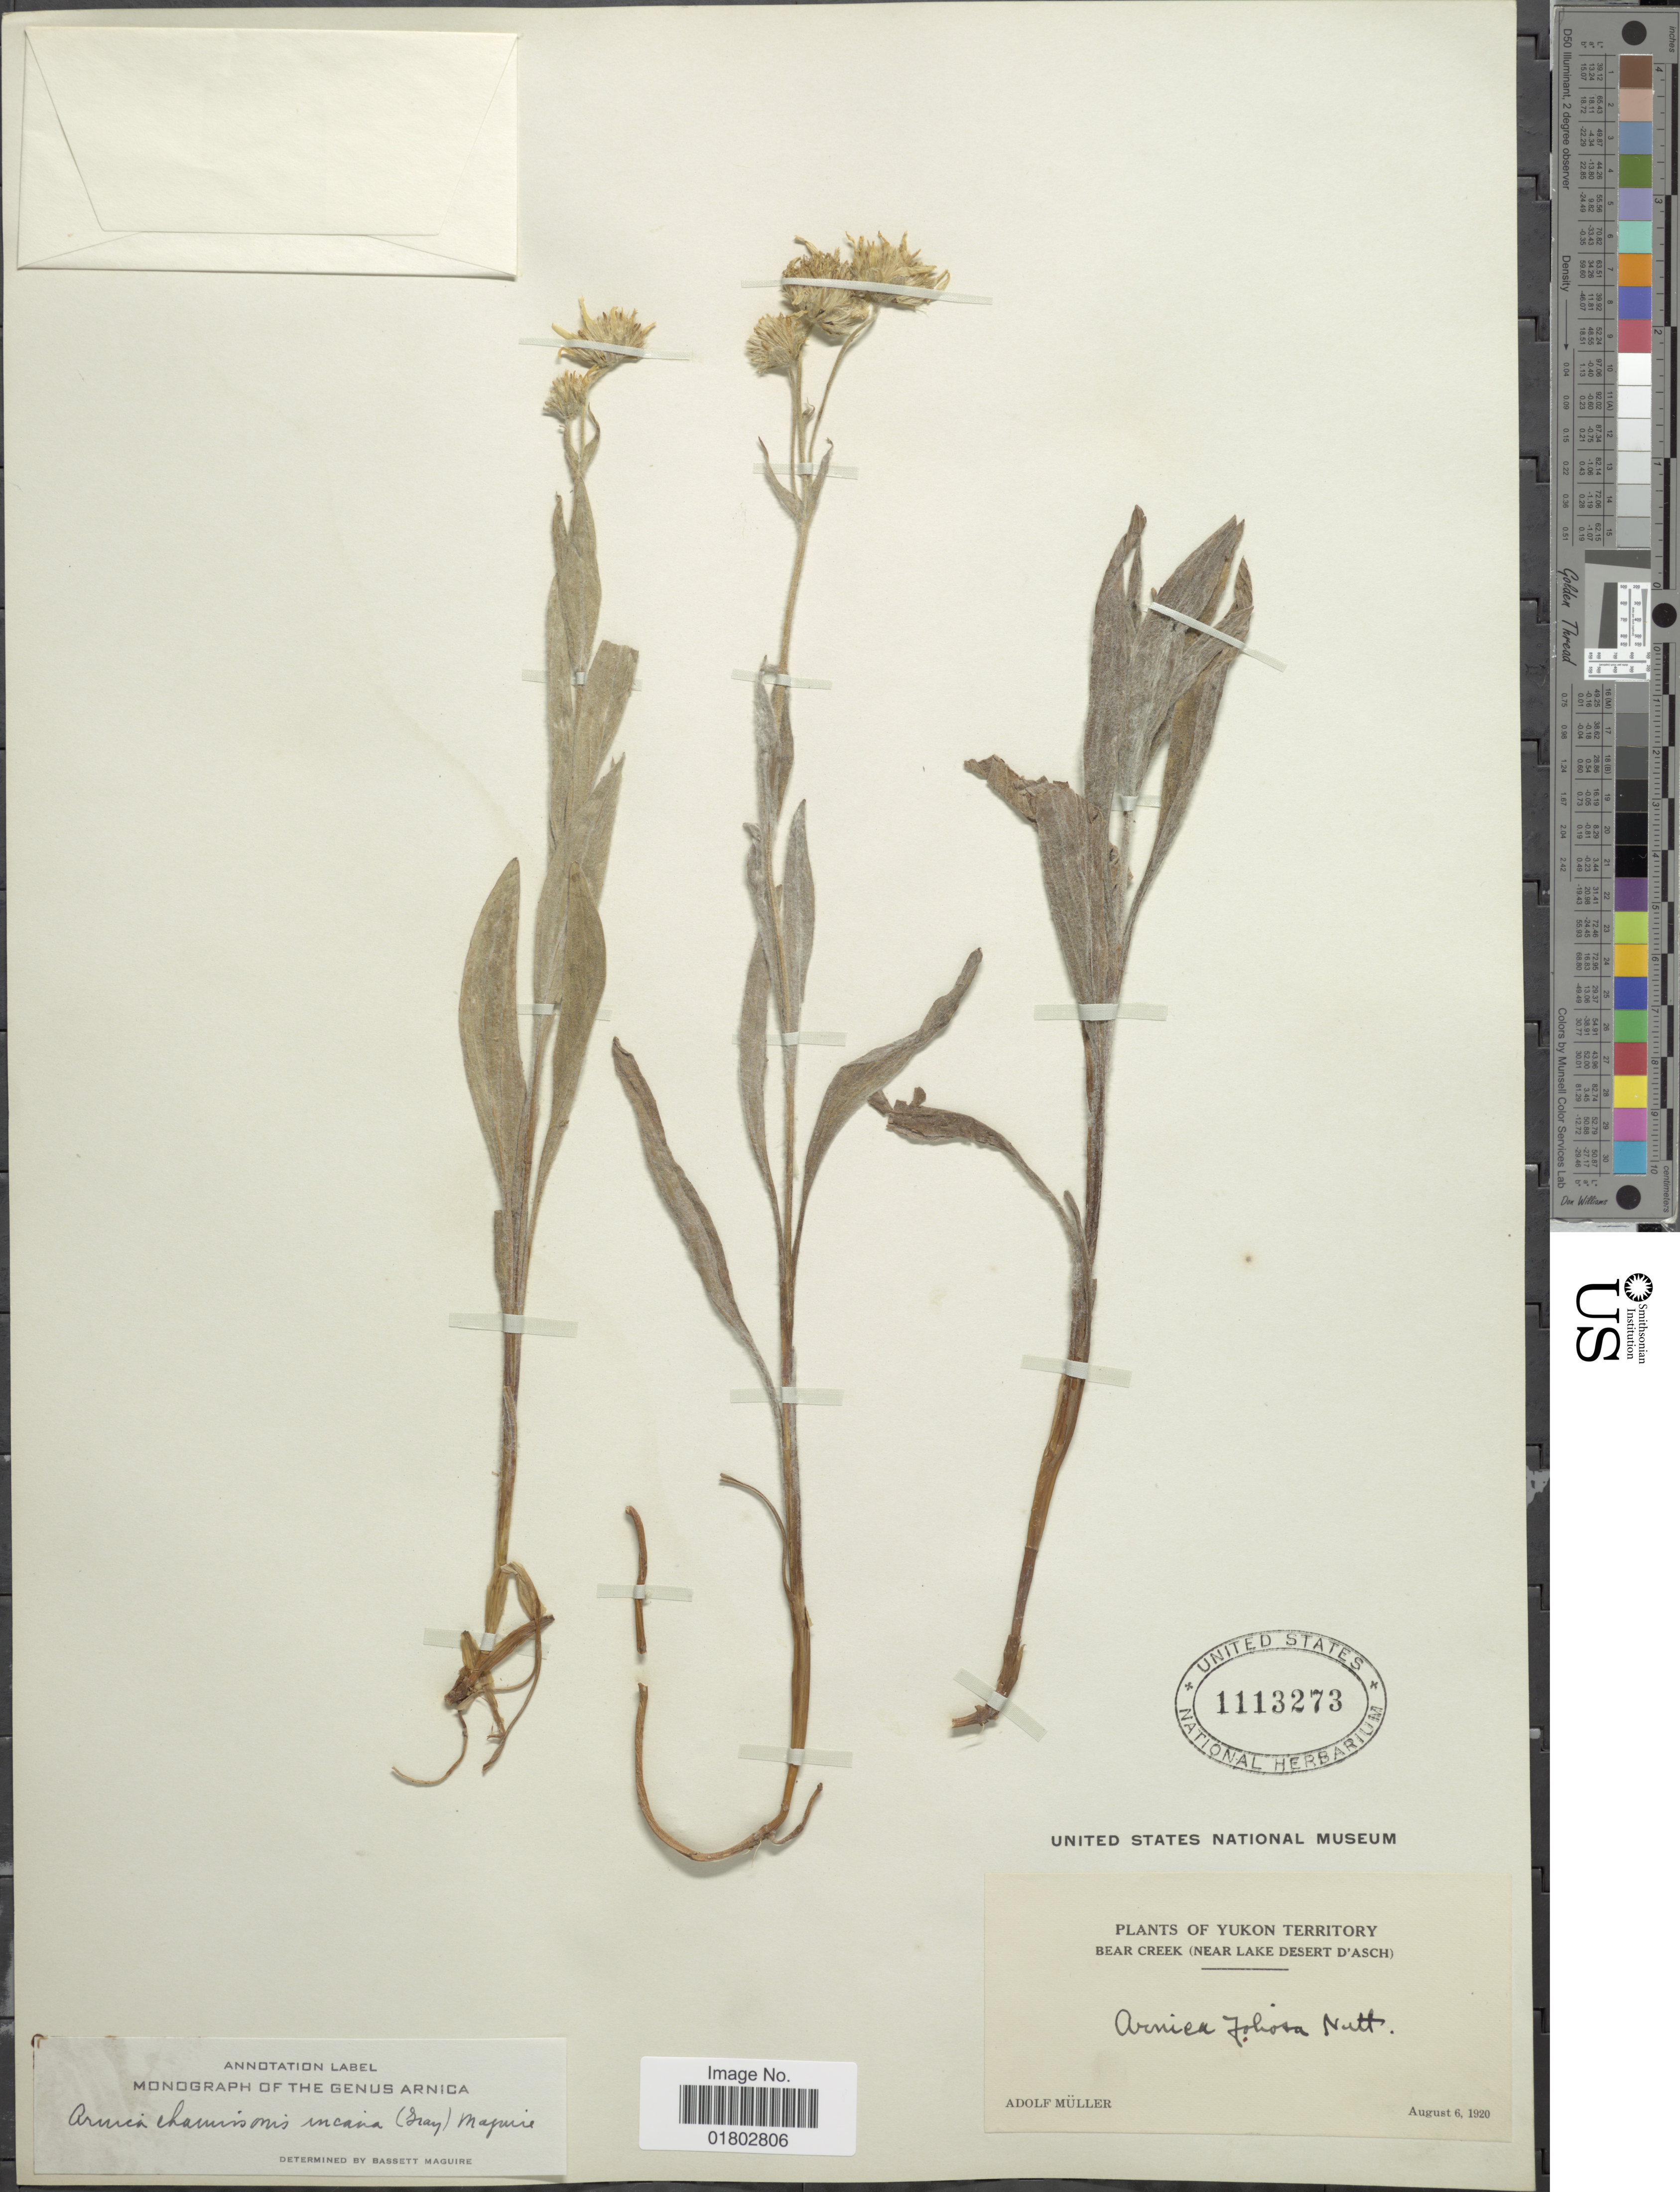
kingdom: Plantae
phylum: Tracheophyta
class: Magnoliopsida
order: Asterales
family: Asteraceae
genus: Arnica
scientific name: Arnica chamissonis subsp. incana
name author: (A. Gray) Maguire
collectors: A. Muller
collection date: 1920-08-06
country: Canada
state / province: Yukon Territory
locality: Bear Creek (near Lake Desert D'Asch)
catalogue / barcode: US 1113273